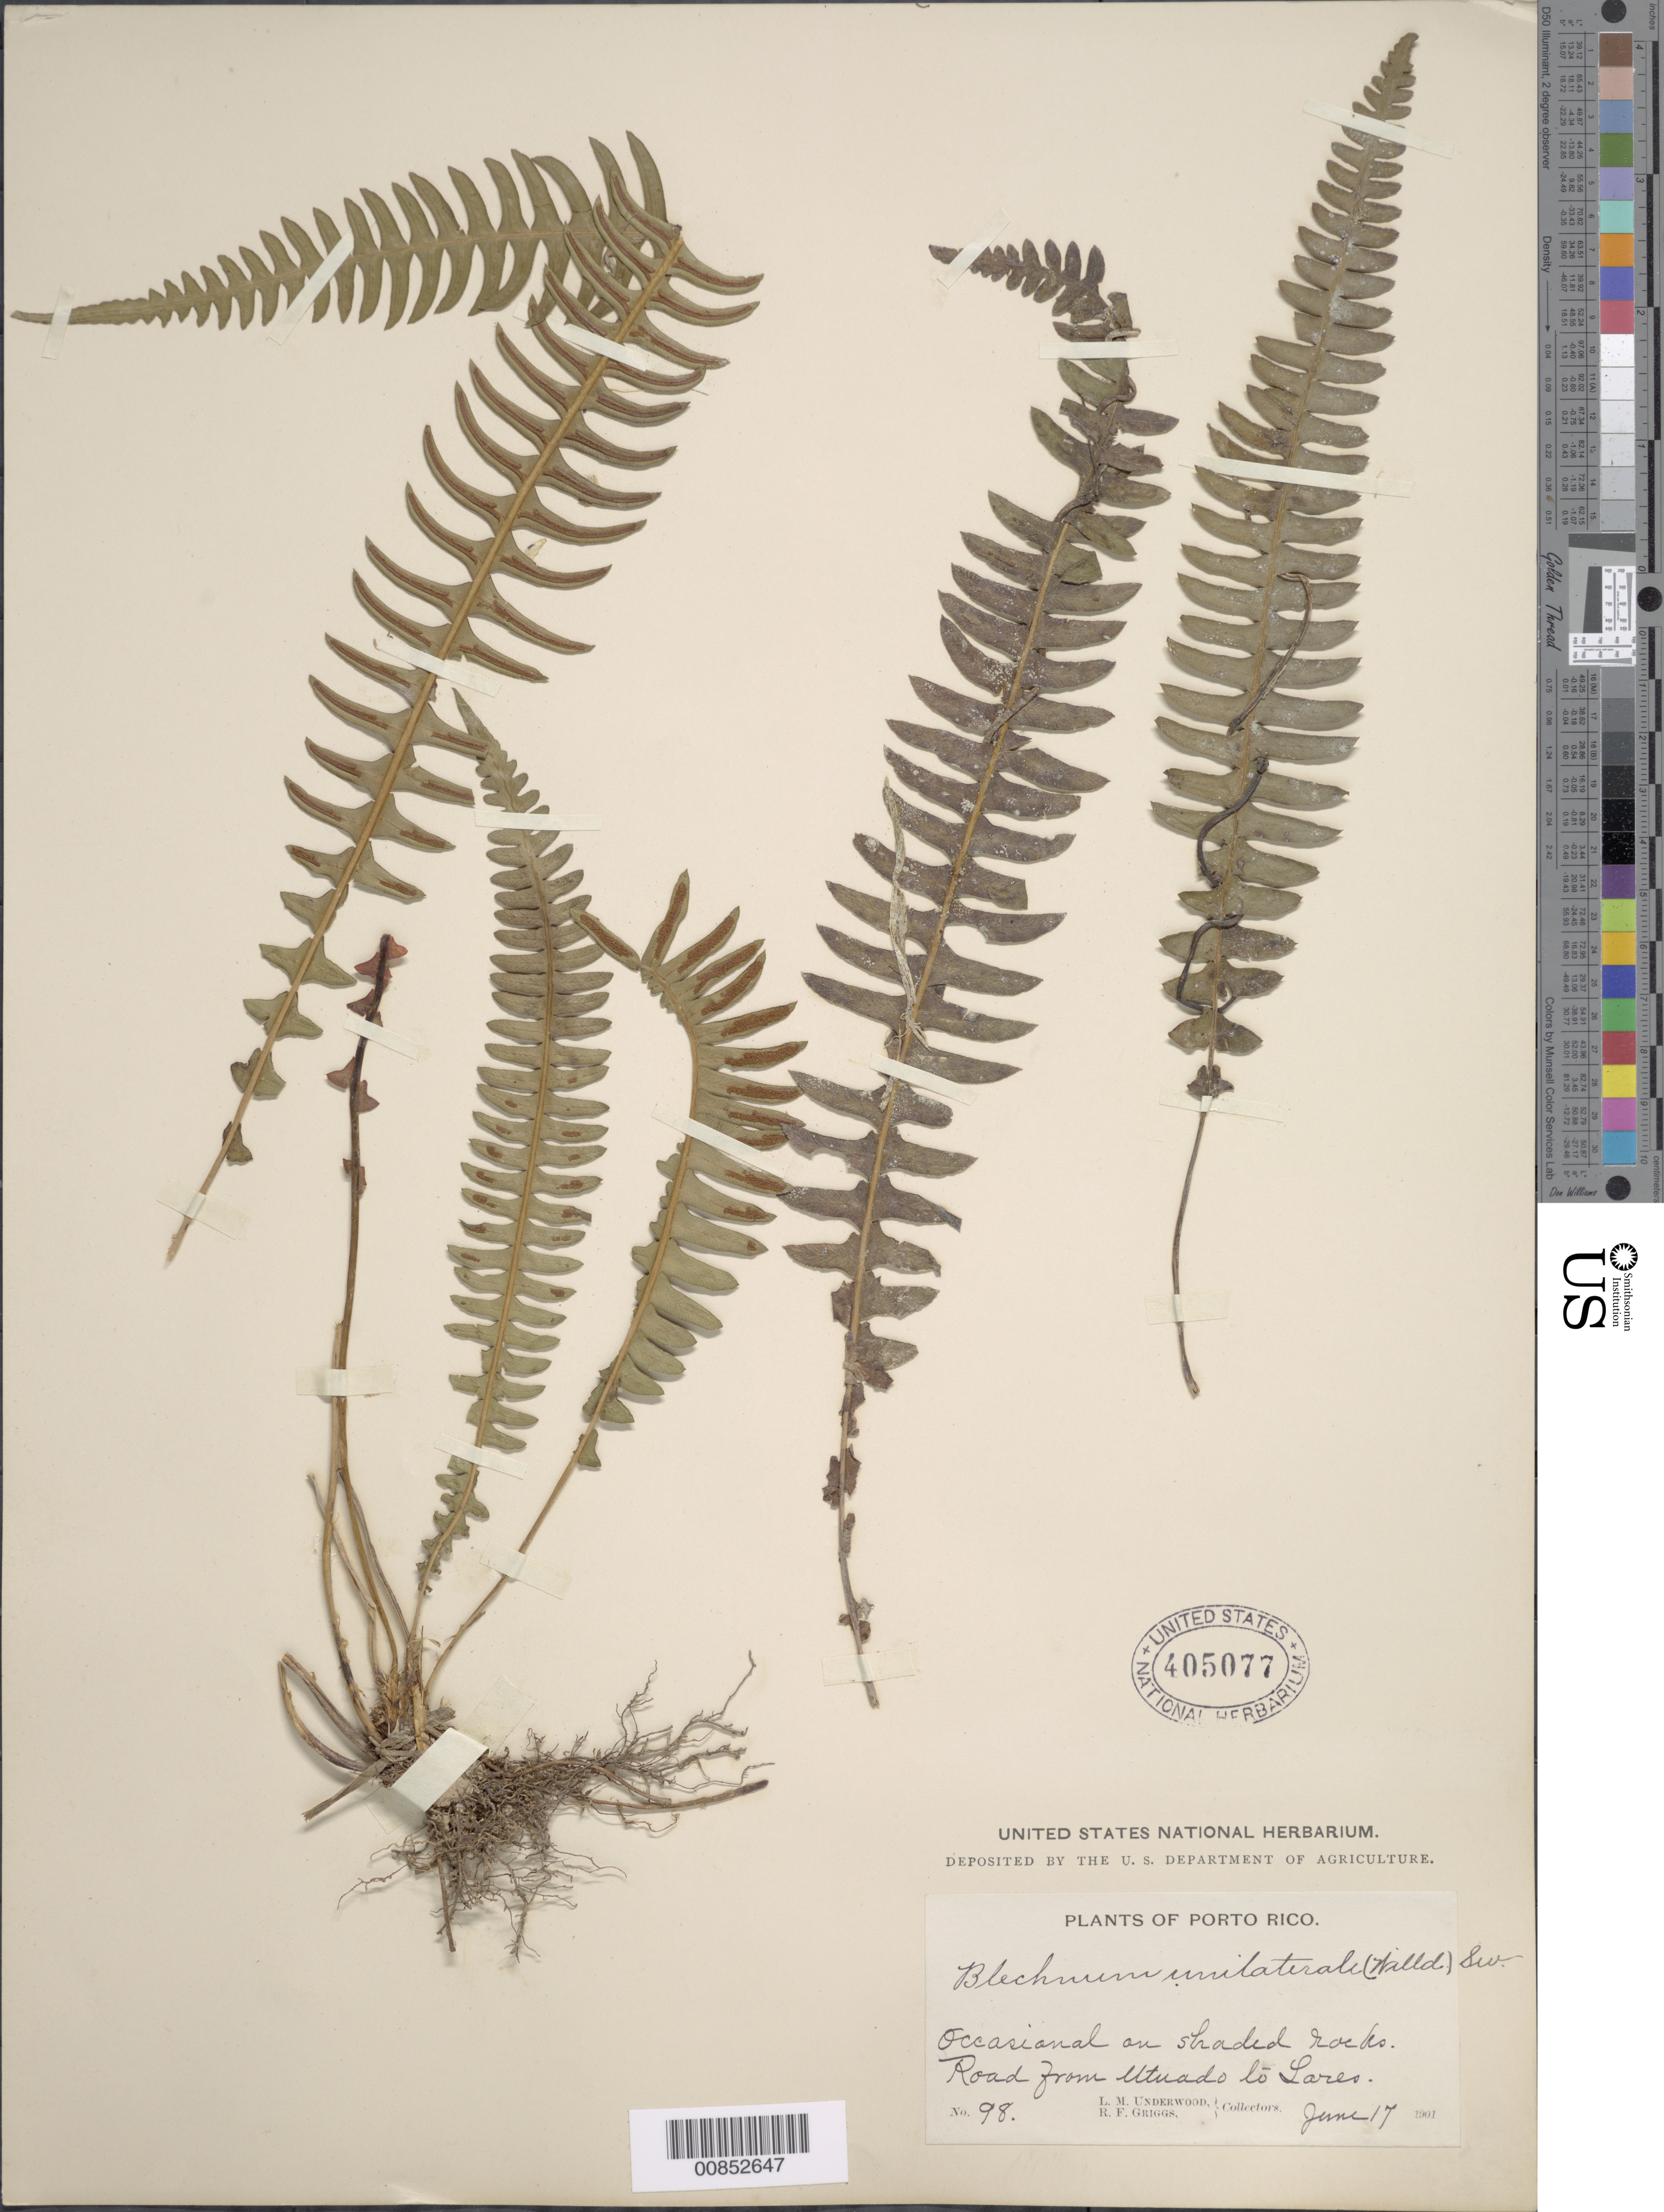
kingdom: Plantae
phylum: Tracheophyta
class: Polypodiopsida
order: Polypodiales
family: Blechnaceae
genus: Blechnum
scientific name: Blechnum unilaterale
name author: Sw.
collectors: L. M. Underwood & R. F. Griggs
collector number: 98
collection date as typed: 17 Jun 1901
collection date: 1901-06-17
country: Puerto Rico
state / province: Utuado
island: Puerto Rico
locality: Utado to Lares road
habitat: Shaded rocks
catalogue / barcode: US 405077